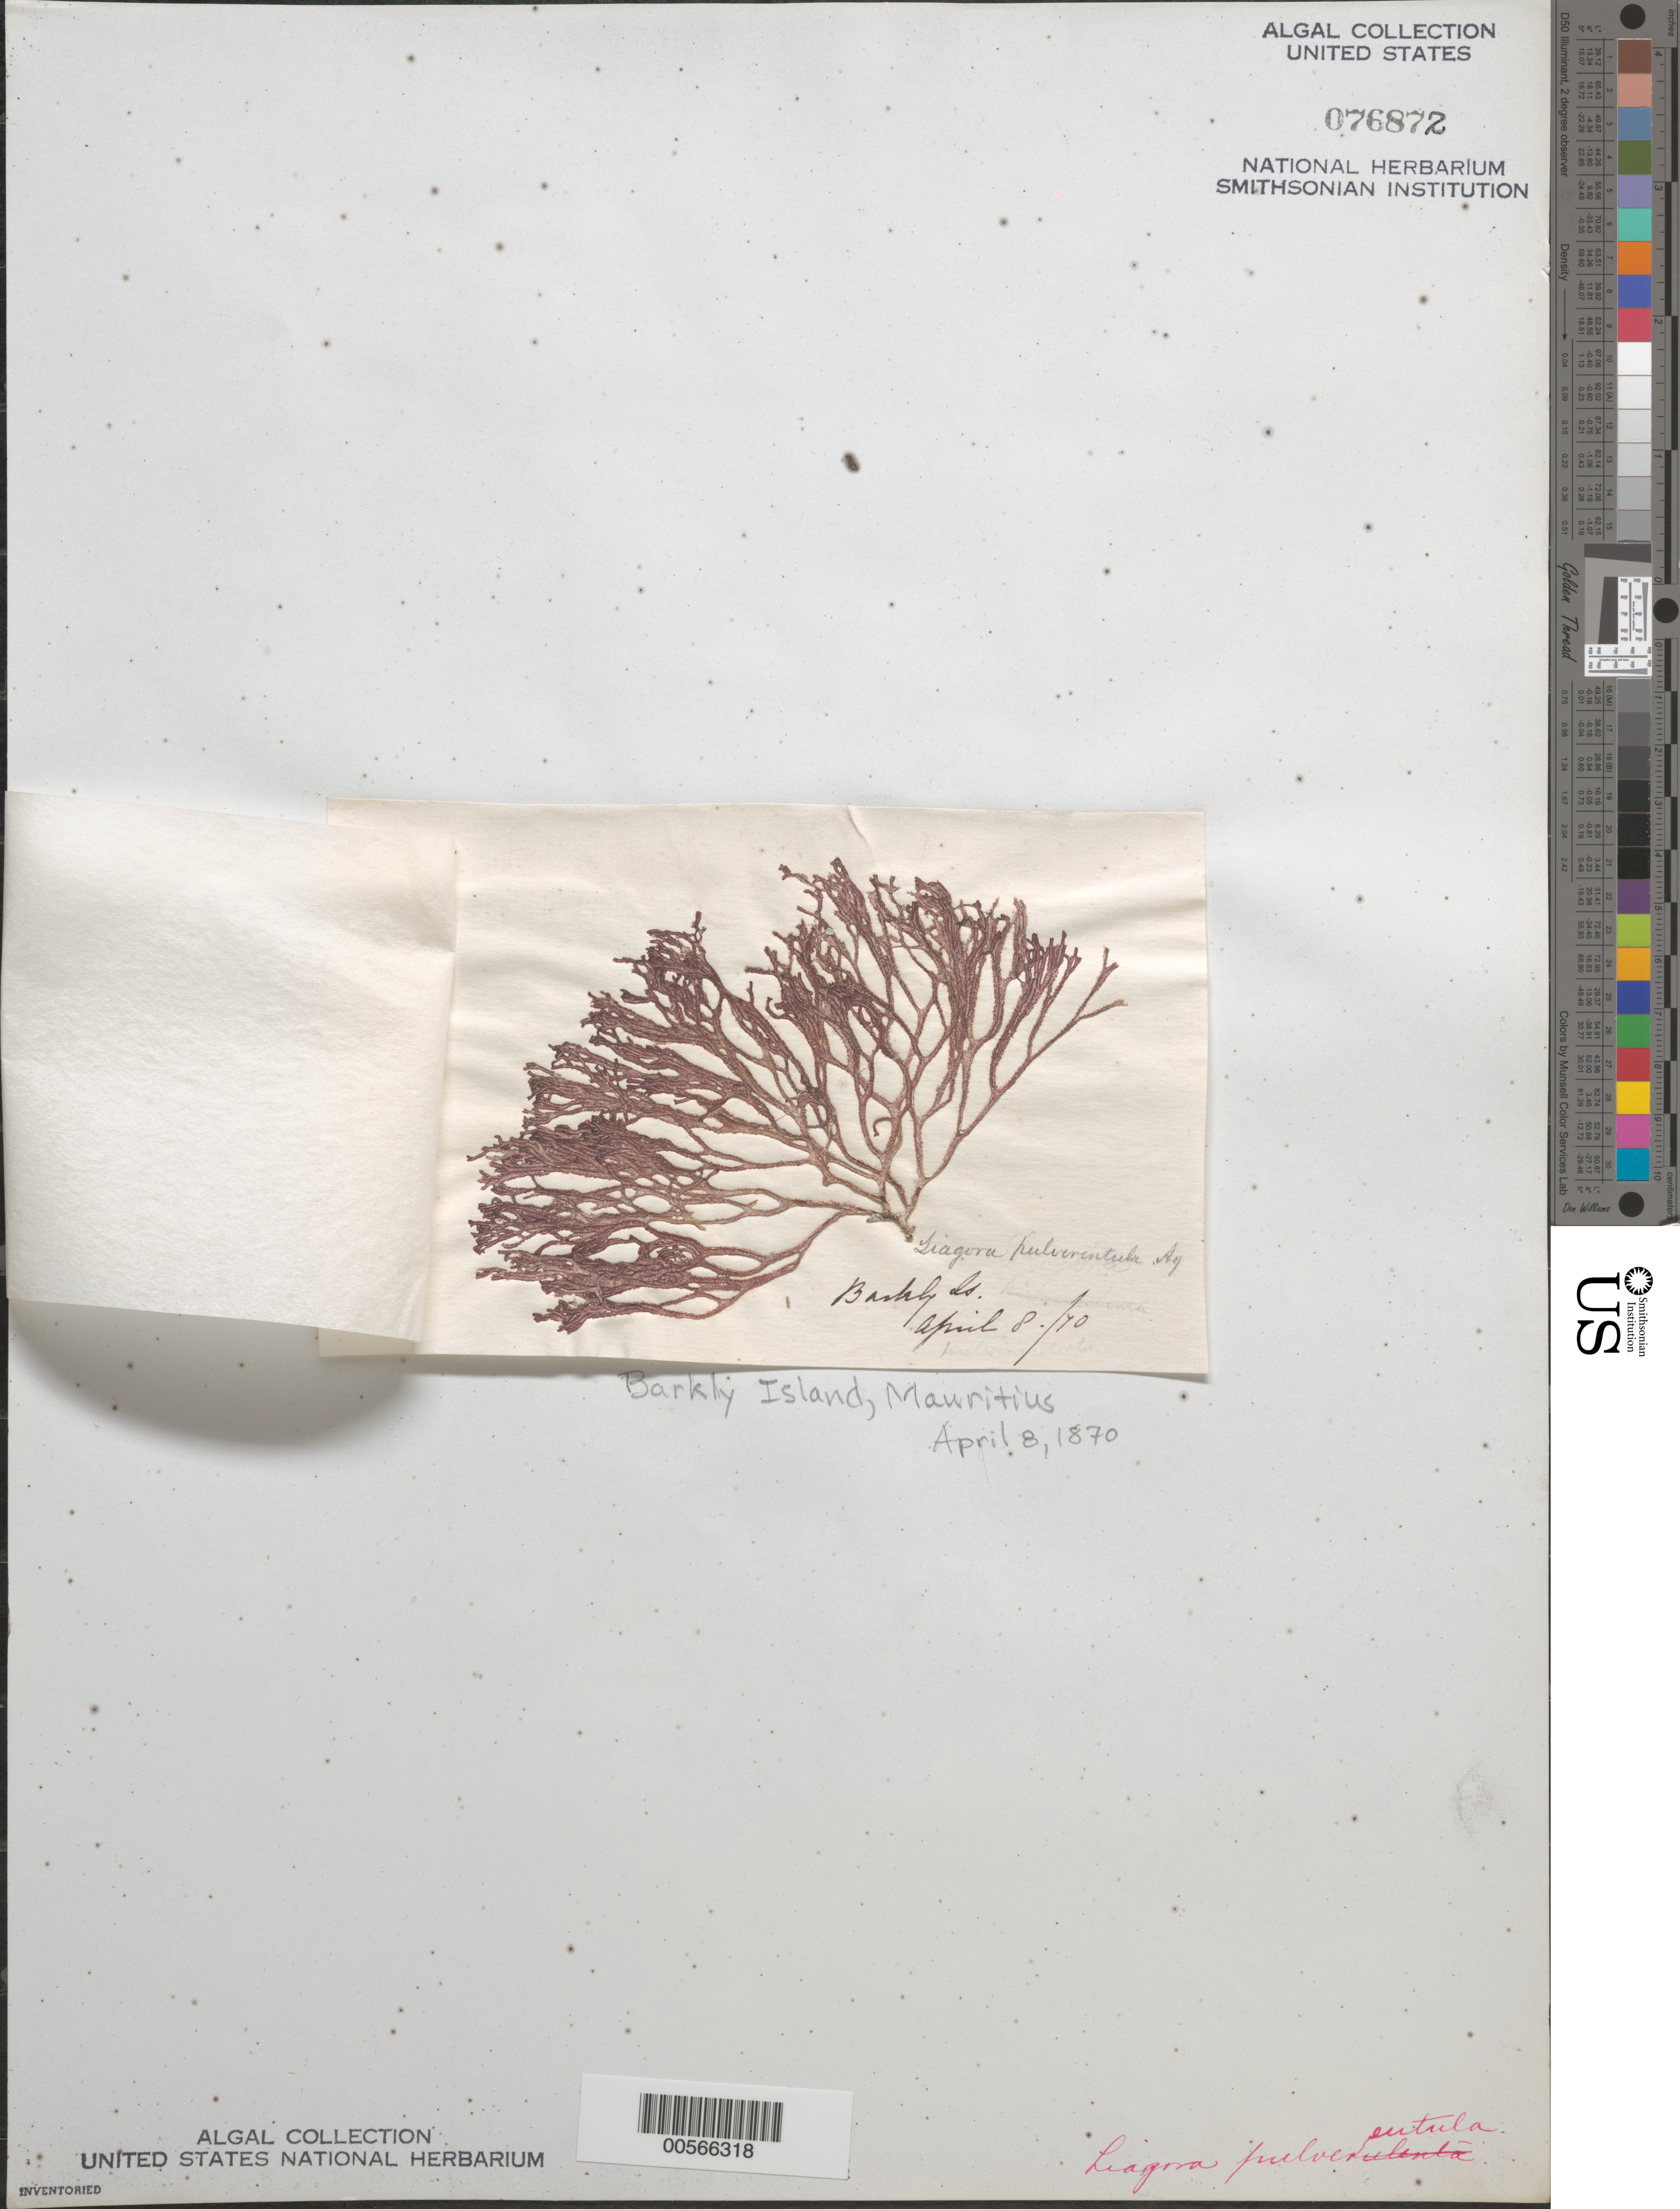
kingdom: Plantae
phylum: Rhodophyta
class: Florideophyceae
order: Nemaliales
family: Liagoraceae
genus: Liagora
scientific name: Liagora ceranoides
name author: J.V.Lamouroux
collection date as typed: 08 Apr 1870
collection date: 1870-04-08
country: Mauritius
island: Barkly Island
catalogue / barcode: US 76872